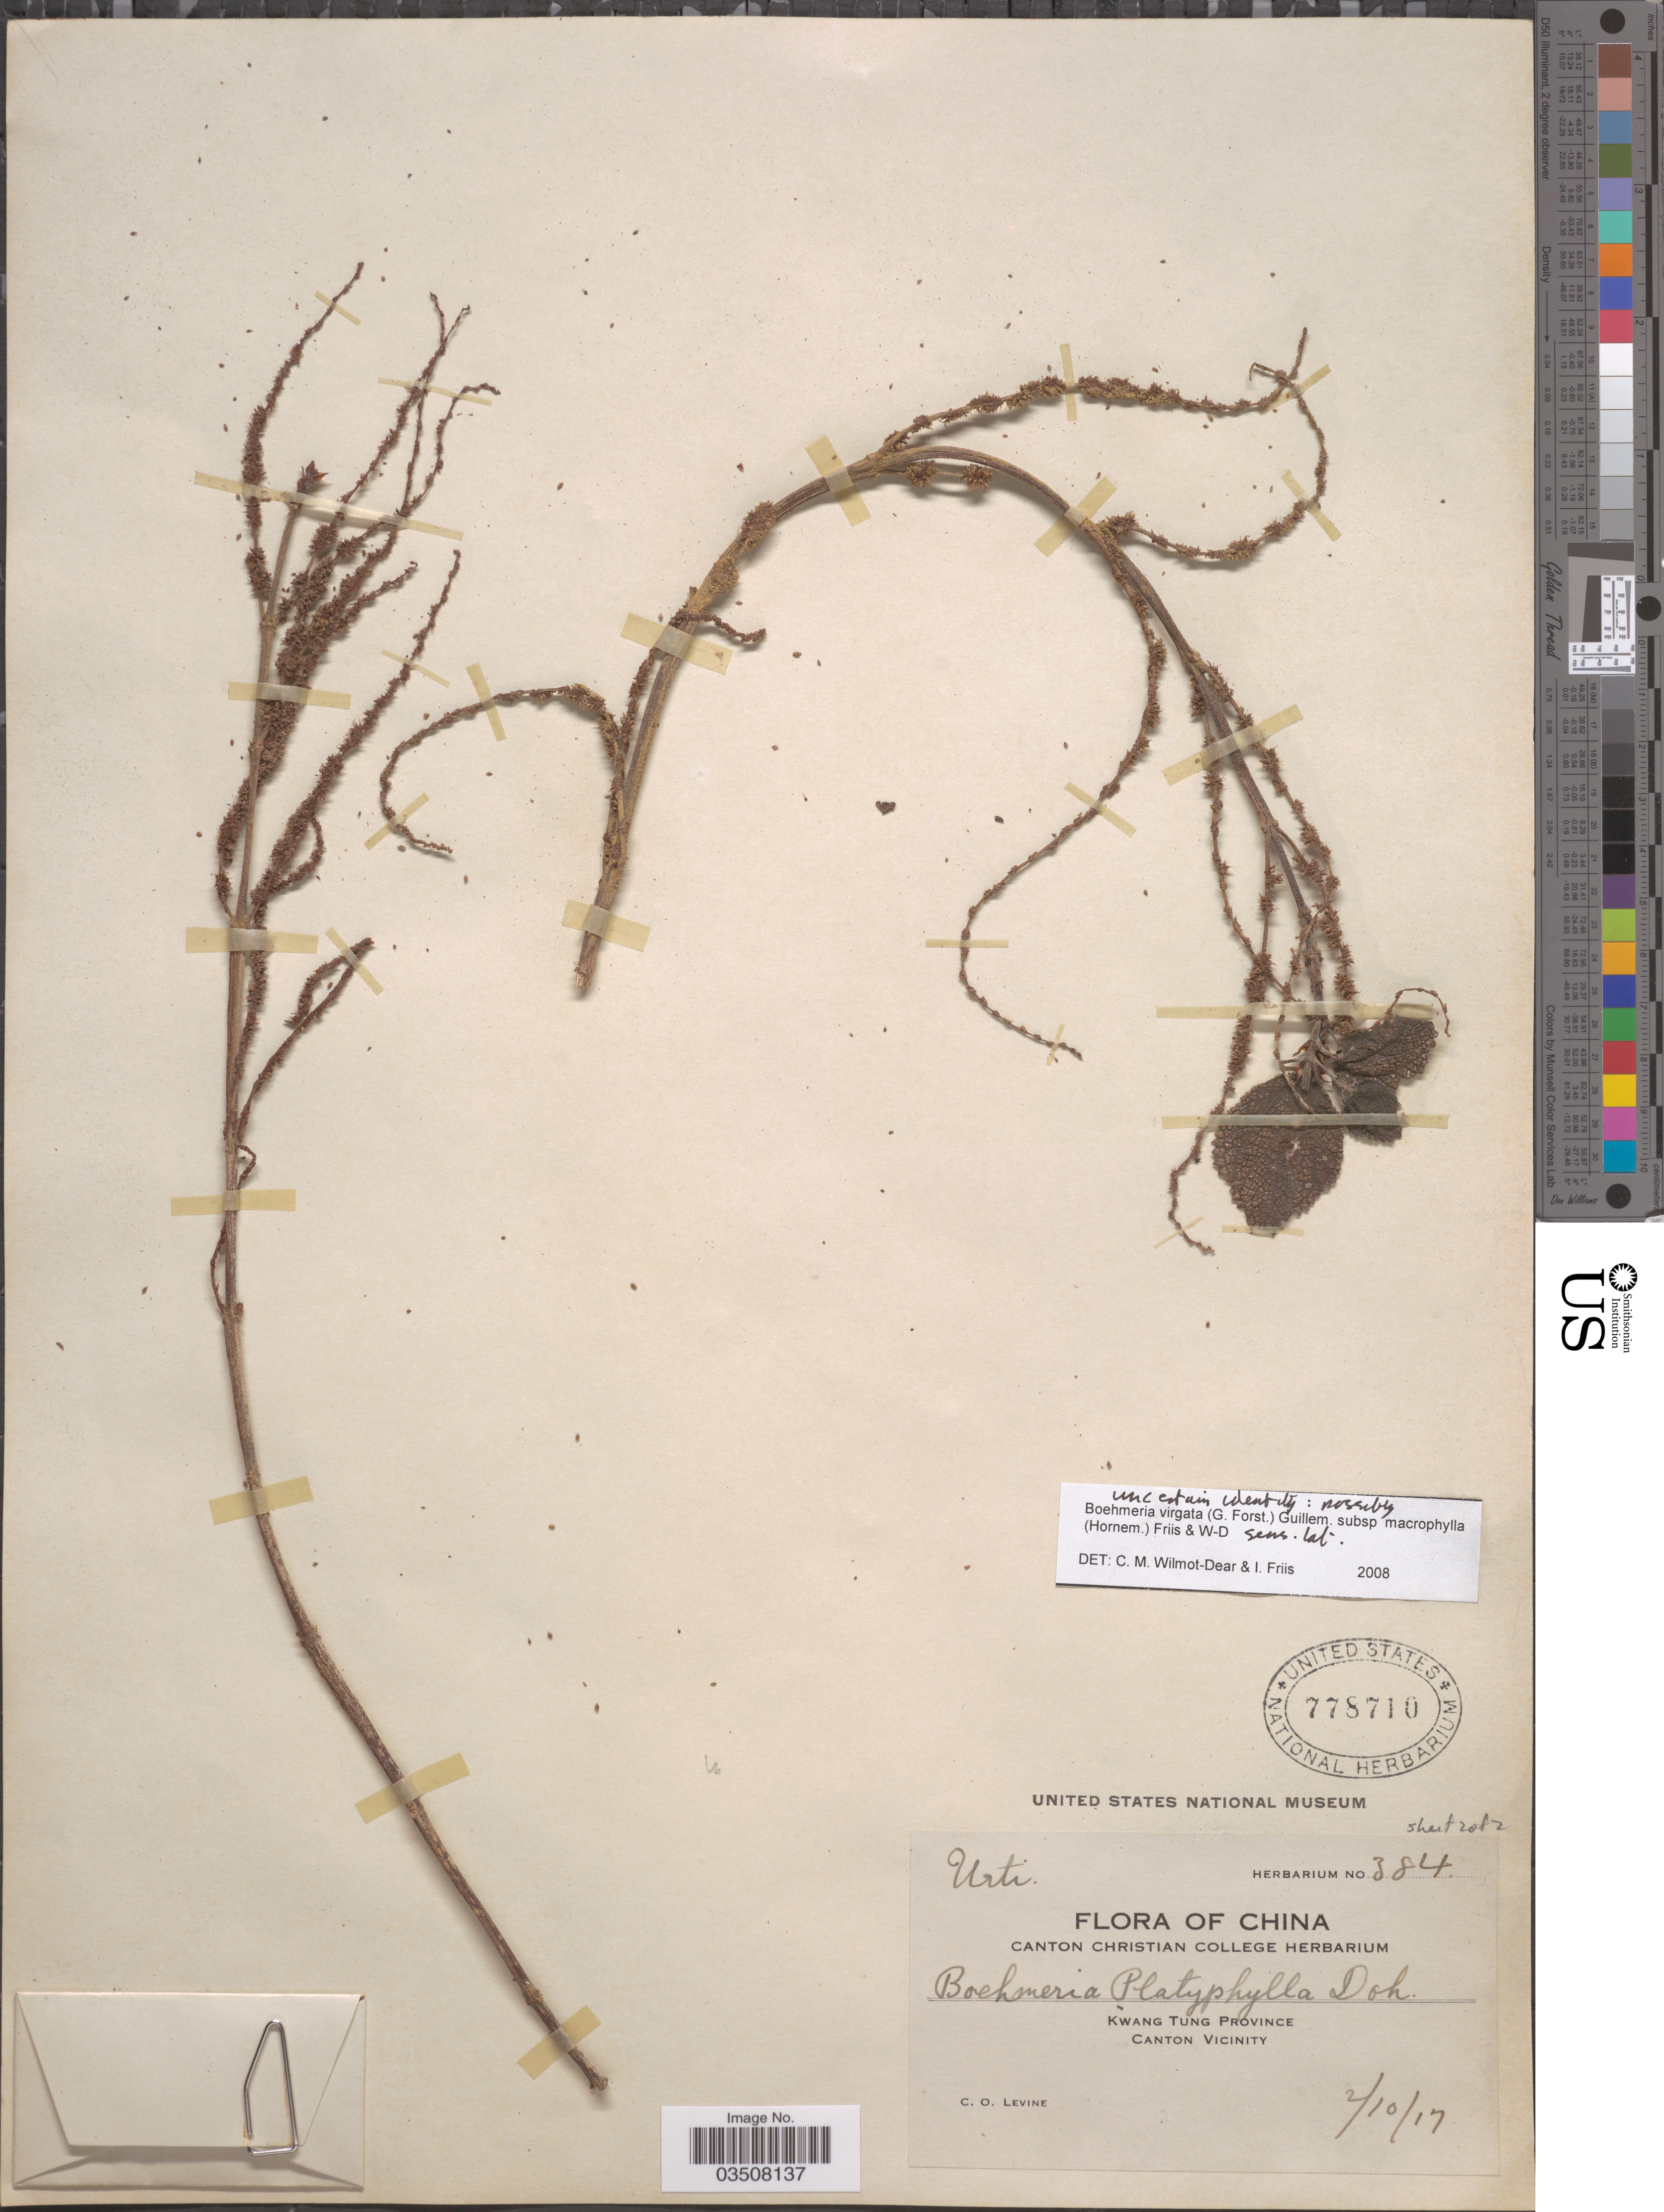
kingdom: Plantae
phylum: Tracheophyta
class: Magnoliopsida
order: Rosales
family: Urticaceae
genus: Boehmeria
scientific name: Boehmeria virgata subsp. macrophylla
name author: (Hornem.) Friis & Wilmot-Dear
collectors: C. O. Levine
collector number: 384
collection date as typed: Transcribed d/m/y: 2/10/17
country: China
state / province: Guangdong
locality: Kwang Tung Province, Canton Vicinity.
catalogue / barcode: US 778710